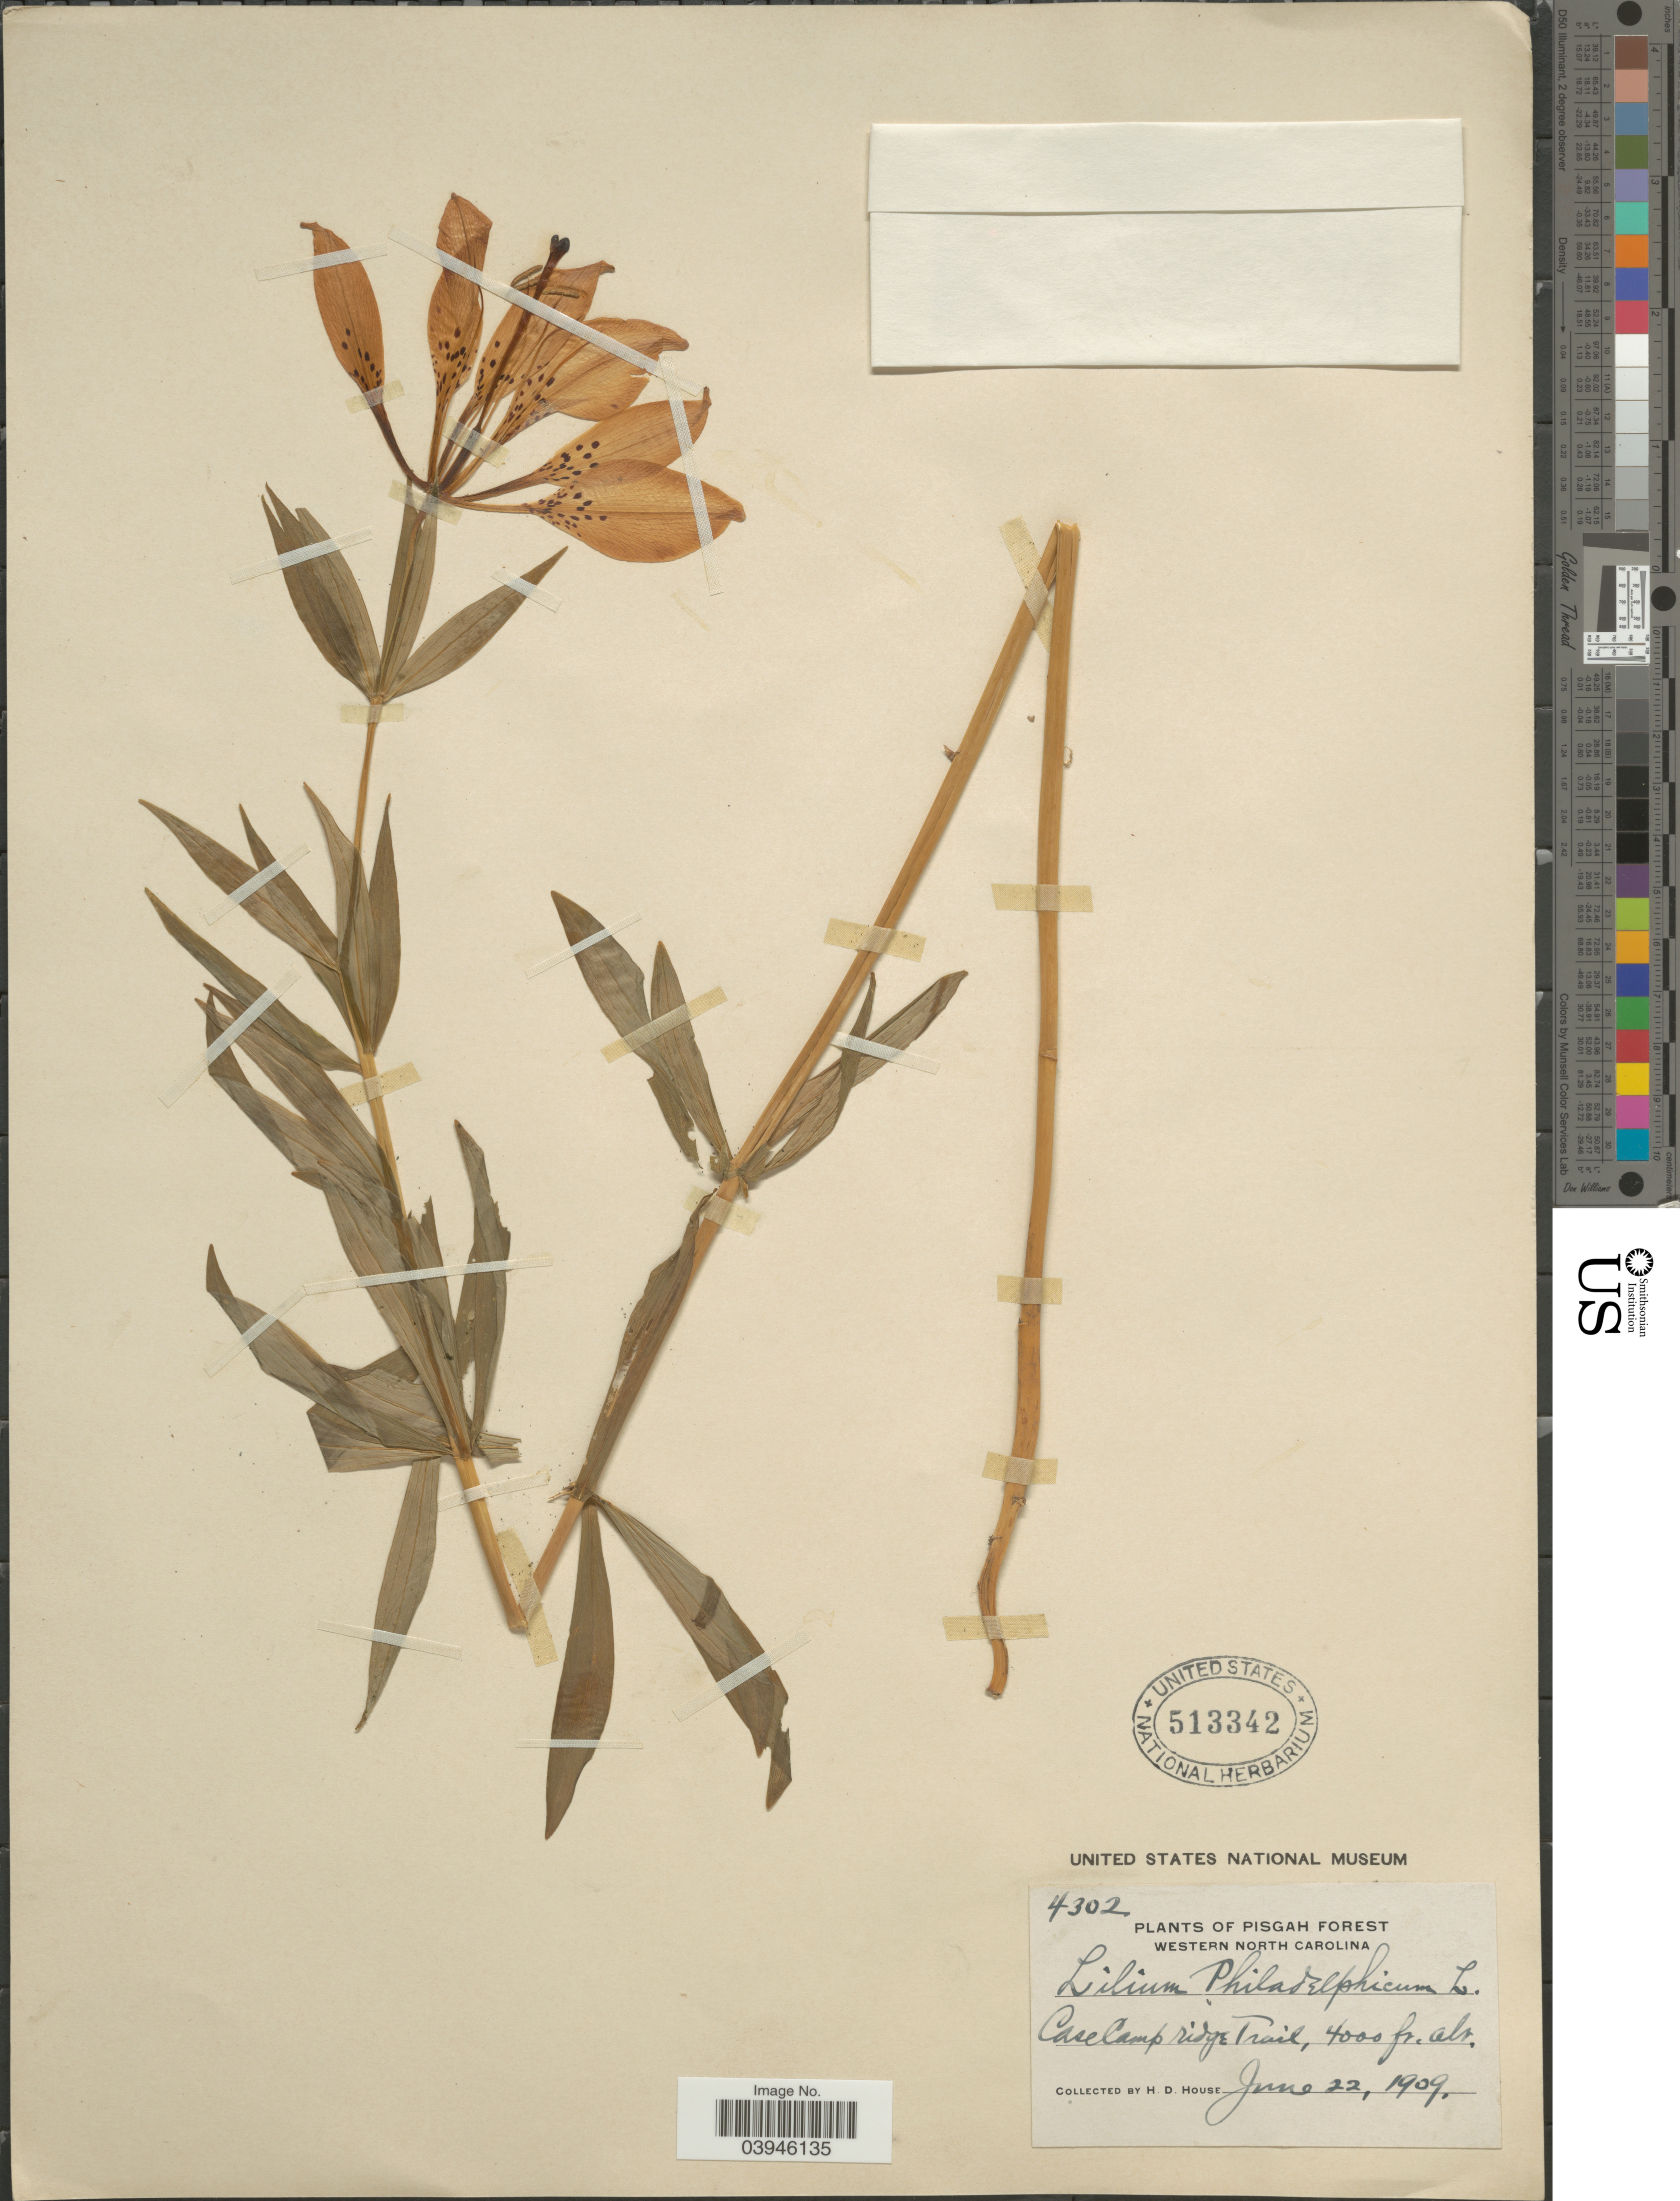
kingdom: Plantae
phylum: Tracheophyta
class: Liliopsida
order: Liliales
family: Liliaceae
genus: Lilium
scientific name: Lilium philadelphicum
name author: L.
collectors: H. D. House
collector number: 4302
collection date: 1909-06-22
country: United States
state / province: North Carolina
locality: Pisgah Forest. Western North Carolina. Case Camp ridge Trail.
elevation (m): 1219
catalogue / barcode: US 513342